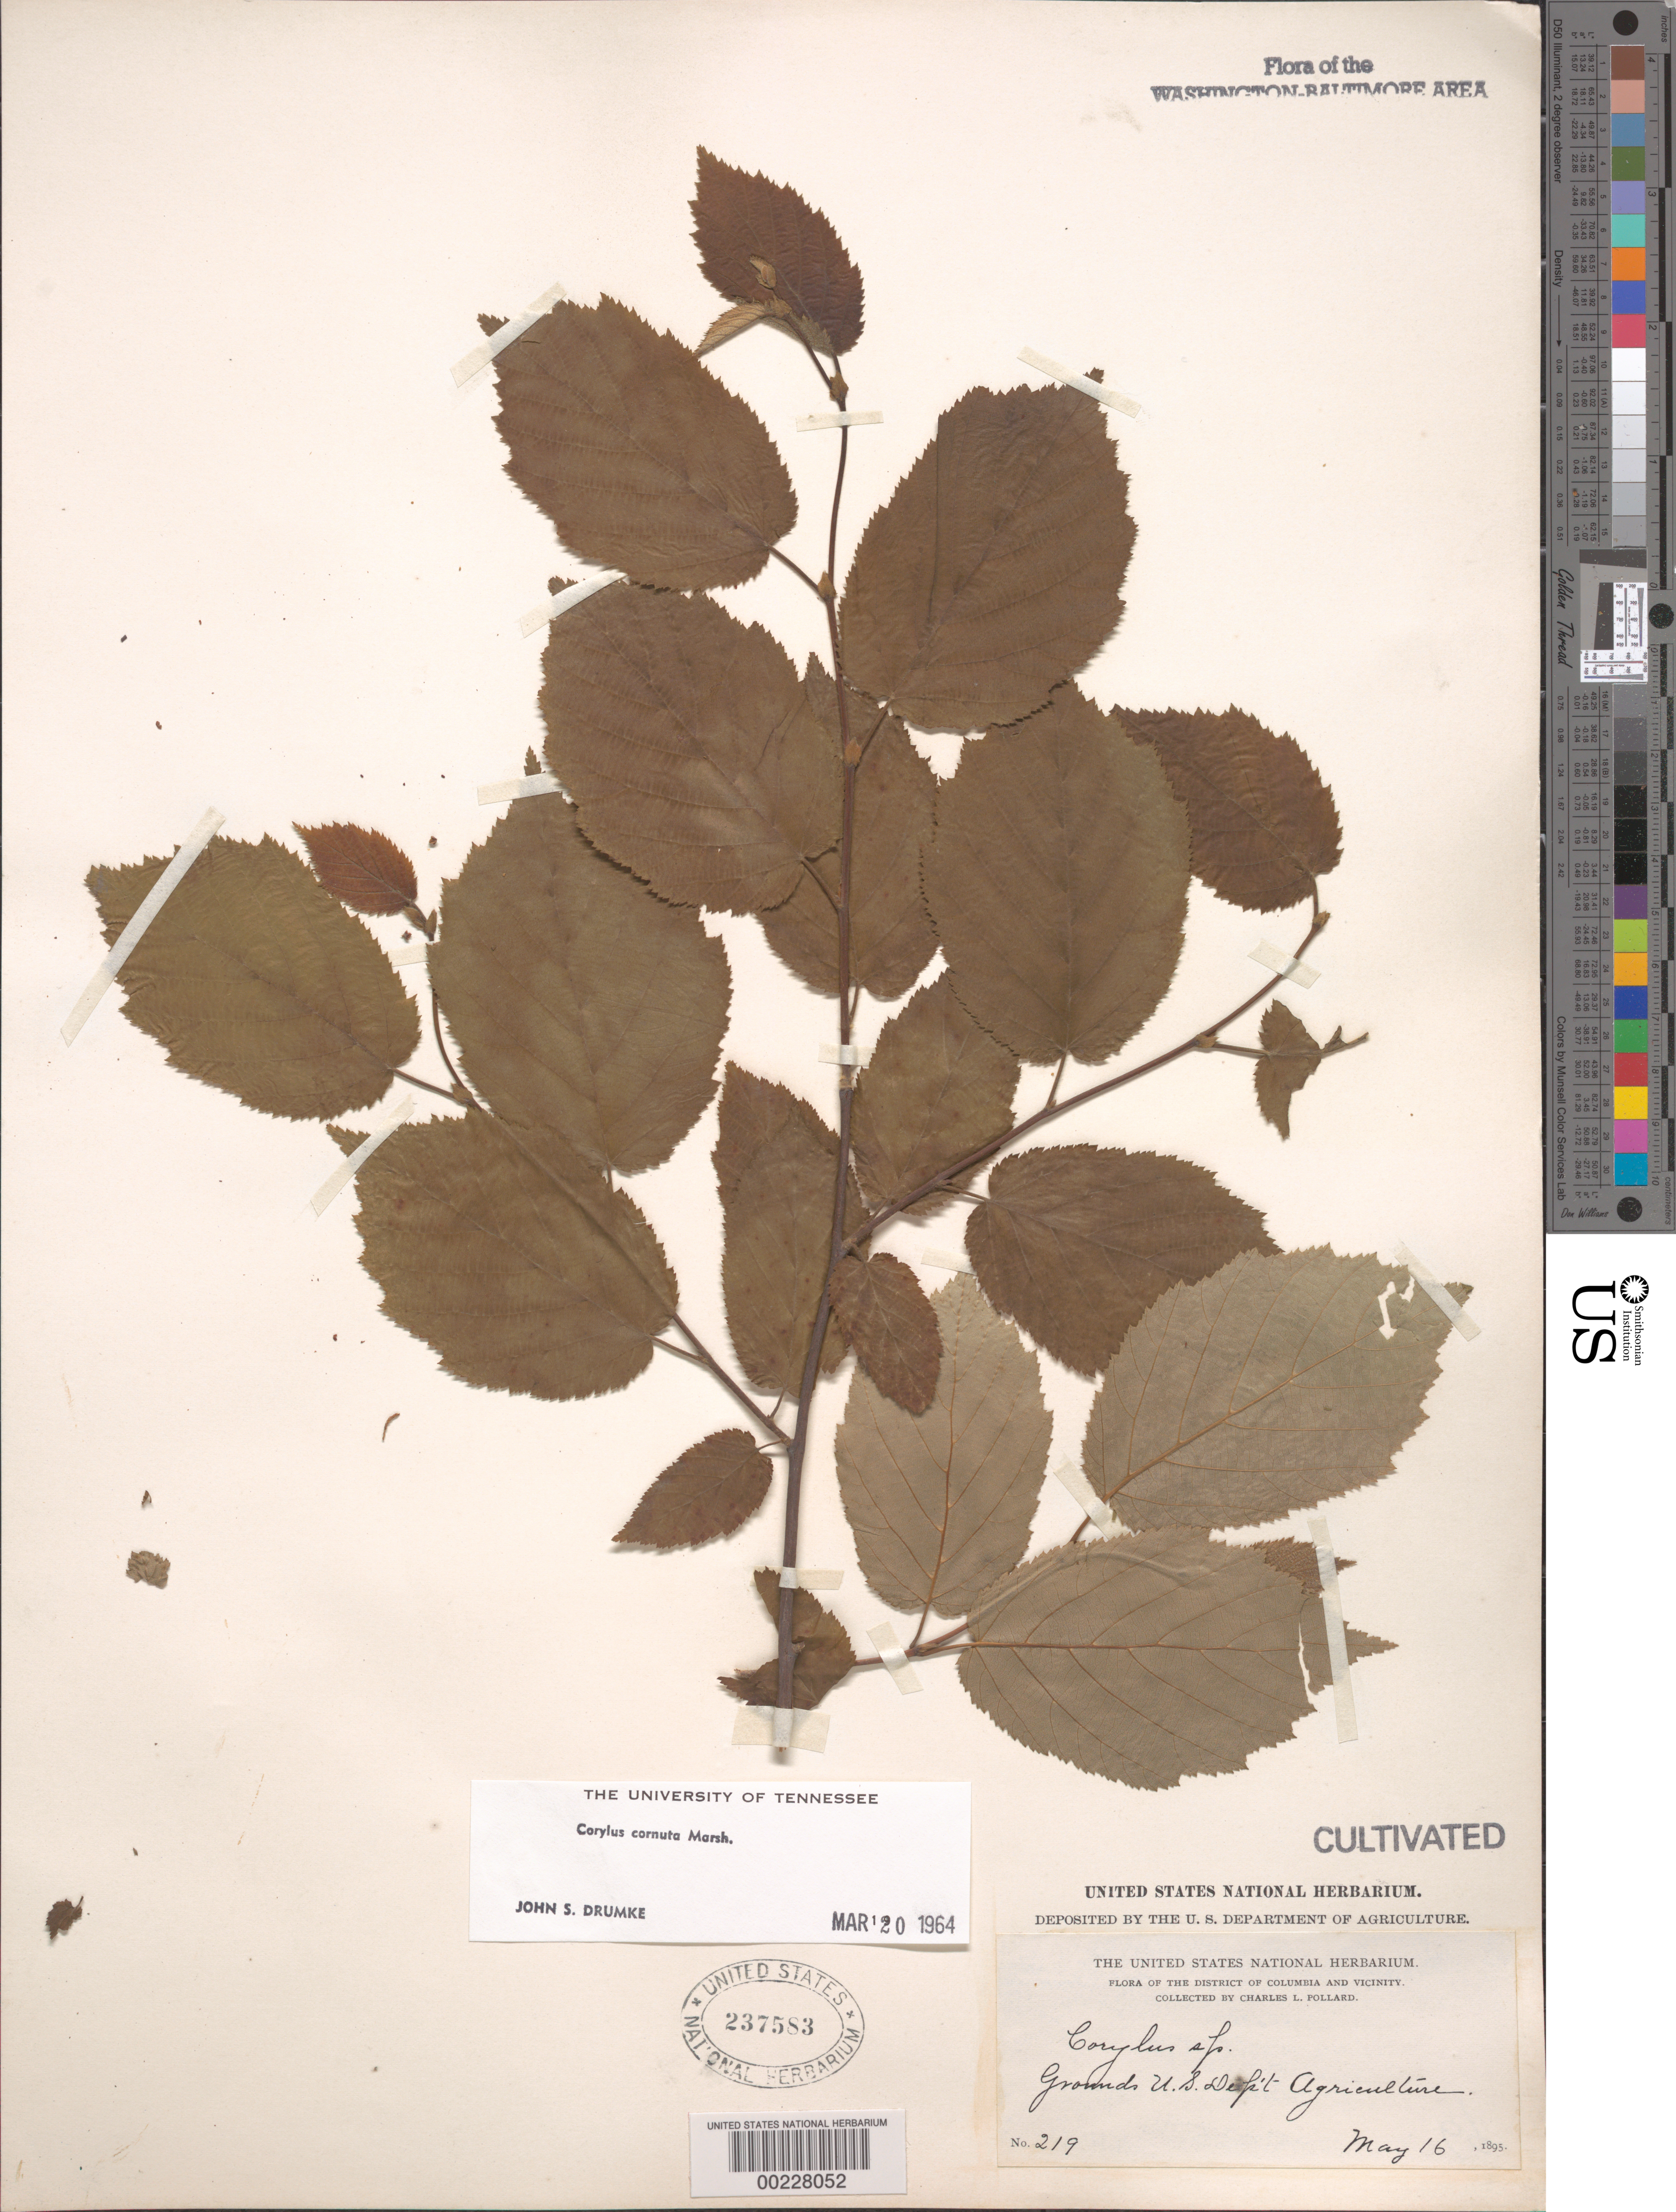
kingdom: Plantae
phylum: Tracheophyta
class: Magnoliopsida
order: Fagales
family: Betulaceae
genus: Corylus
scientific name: Corylus cornuta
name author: Marshall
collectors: C. L. Pollard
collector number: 219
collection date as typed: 16 May 1895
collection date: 1895-05-16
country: United States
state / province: District of Columbia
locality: Agricultural grounds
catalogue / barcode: US 237583